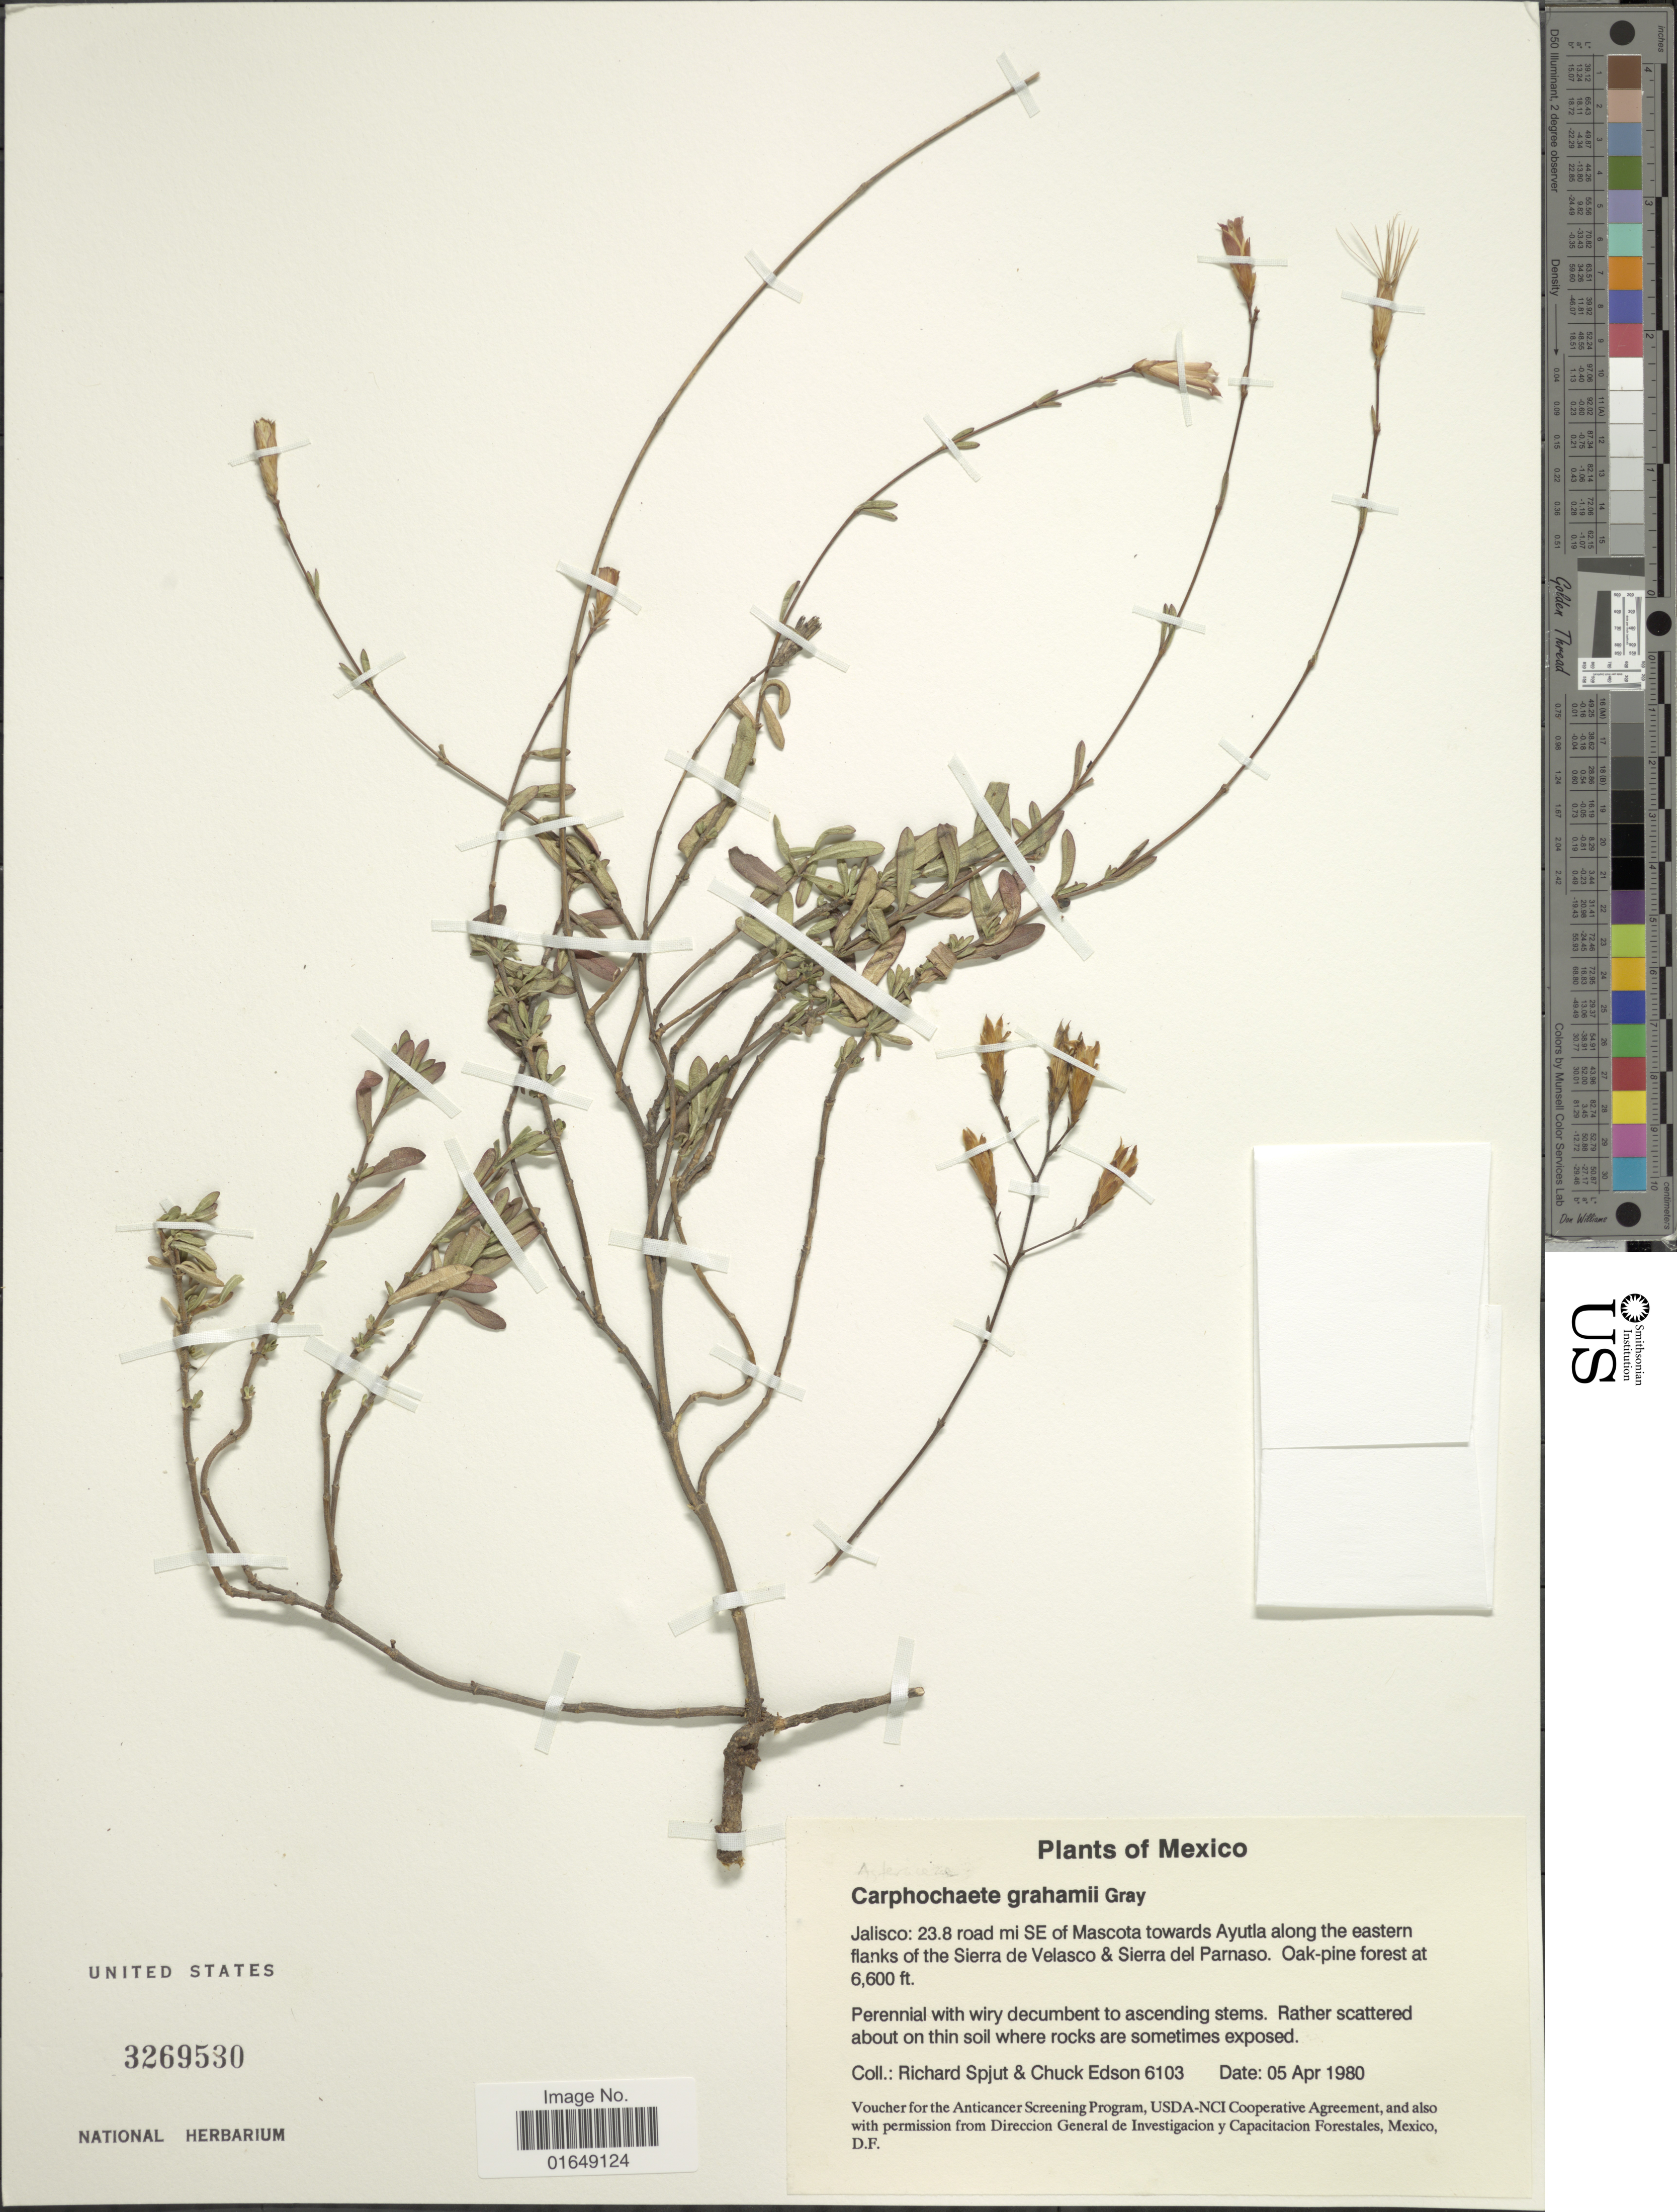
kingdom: Plantae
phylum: Tracheophyta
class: Magnoliopsida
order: Asterales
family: Asteraceae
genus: Carphochaete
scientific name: Carphochaete grahamii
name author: A. Gray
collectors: R. Spjut & C. Edson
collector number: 6103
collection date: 1980-04-05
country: Mexico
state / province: Jalisco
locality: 23.8 road mi SE of Mascota towards Ayutla along the eastern flanks of the Sierra de Velasco & Sierra del Parnaso.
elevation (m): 2012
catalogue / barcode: US 3269530